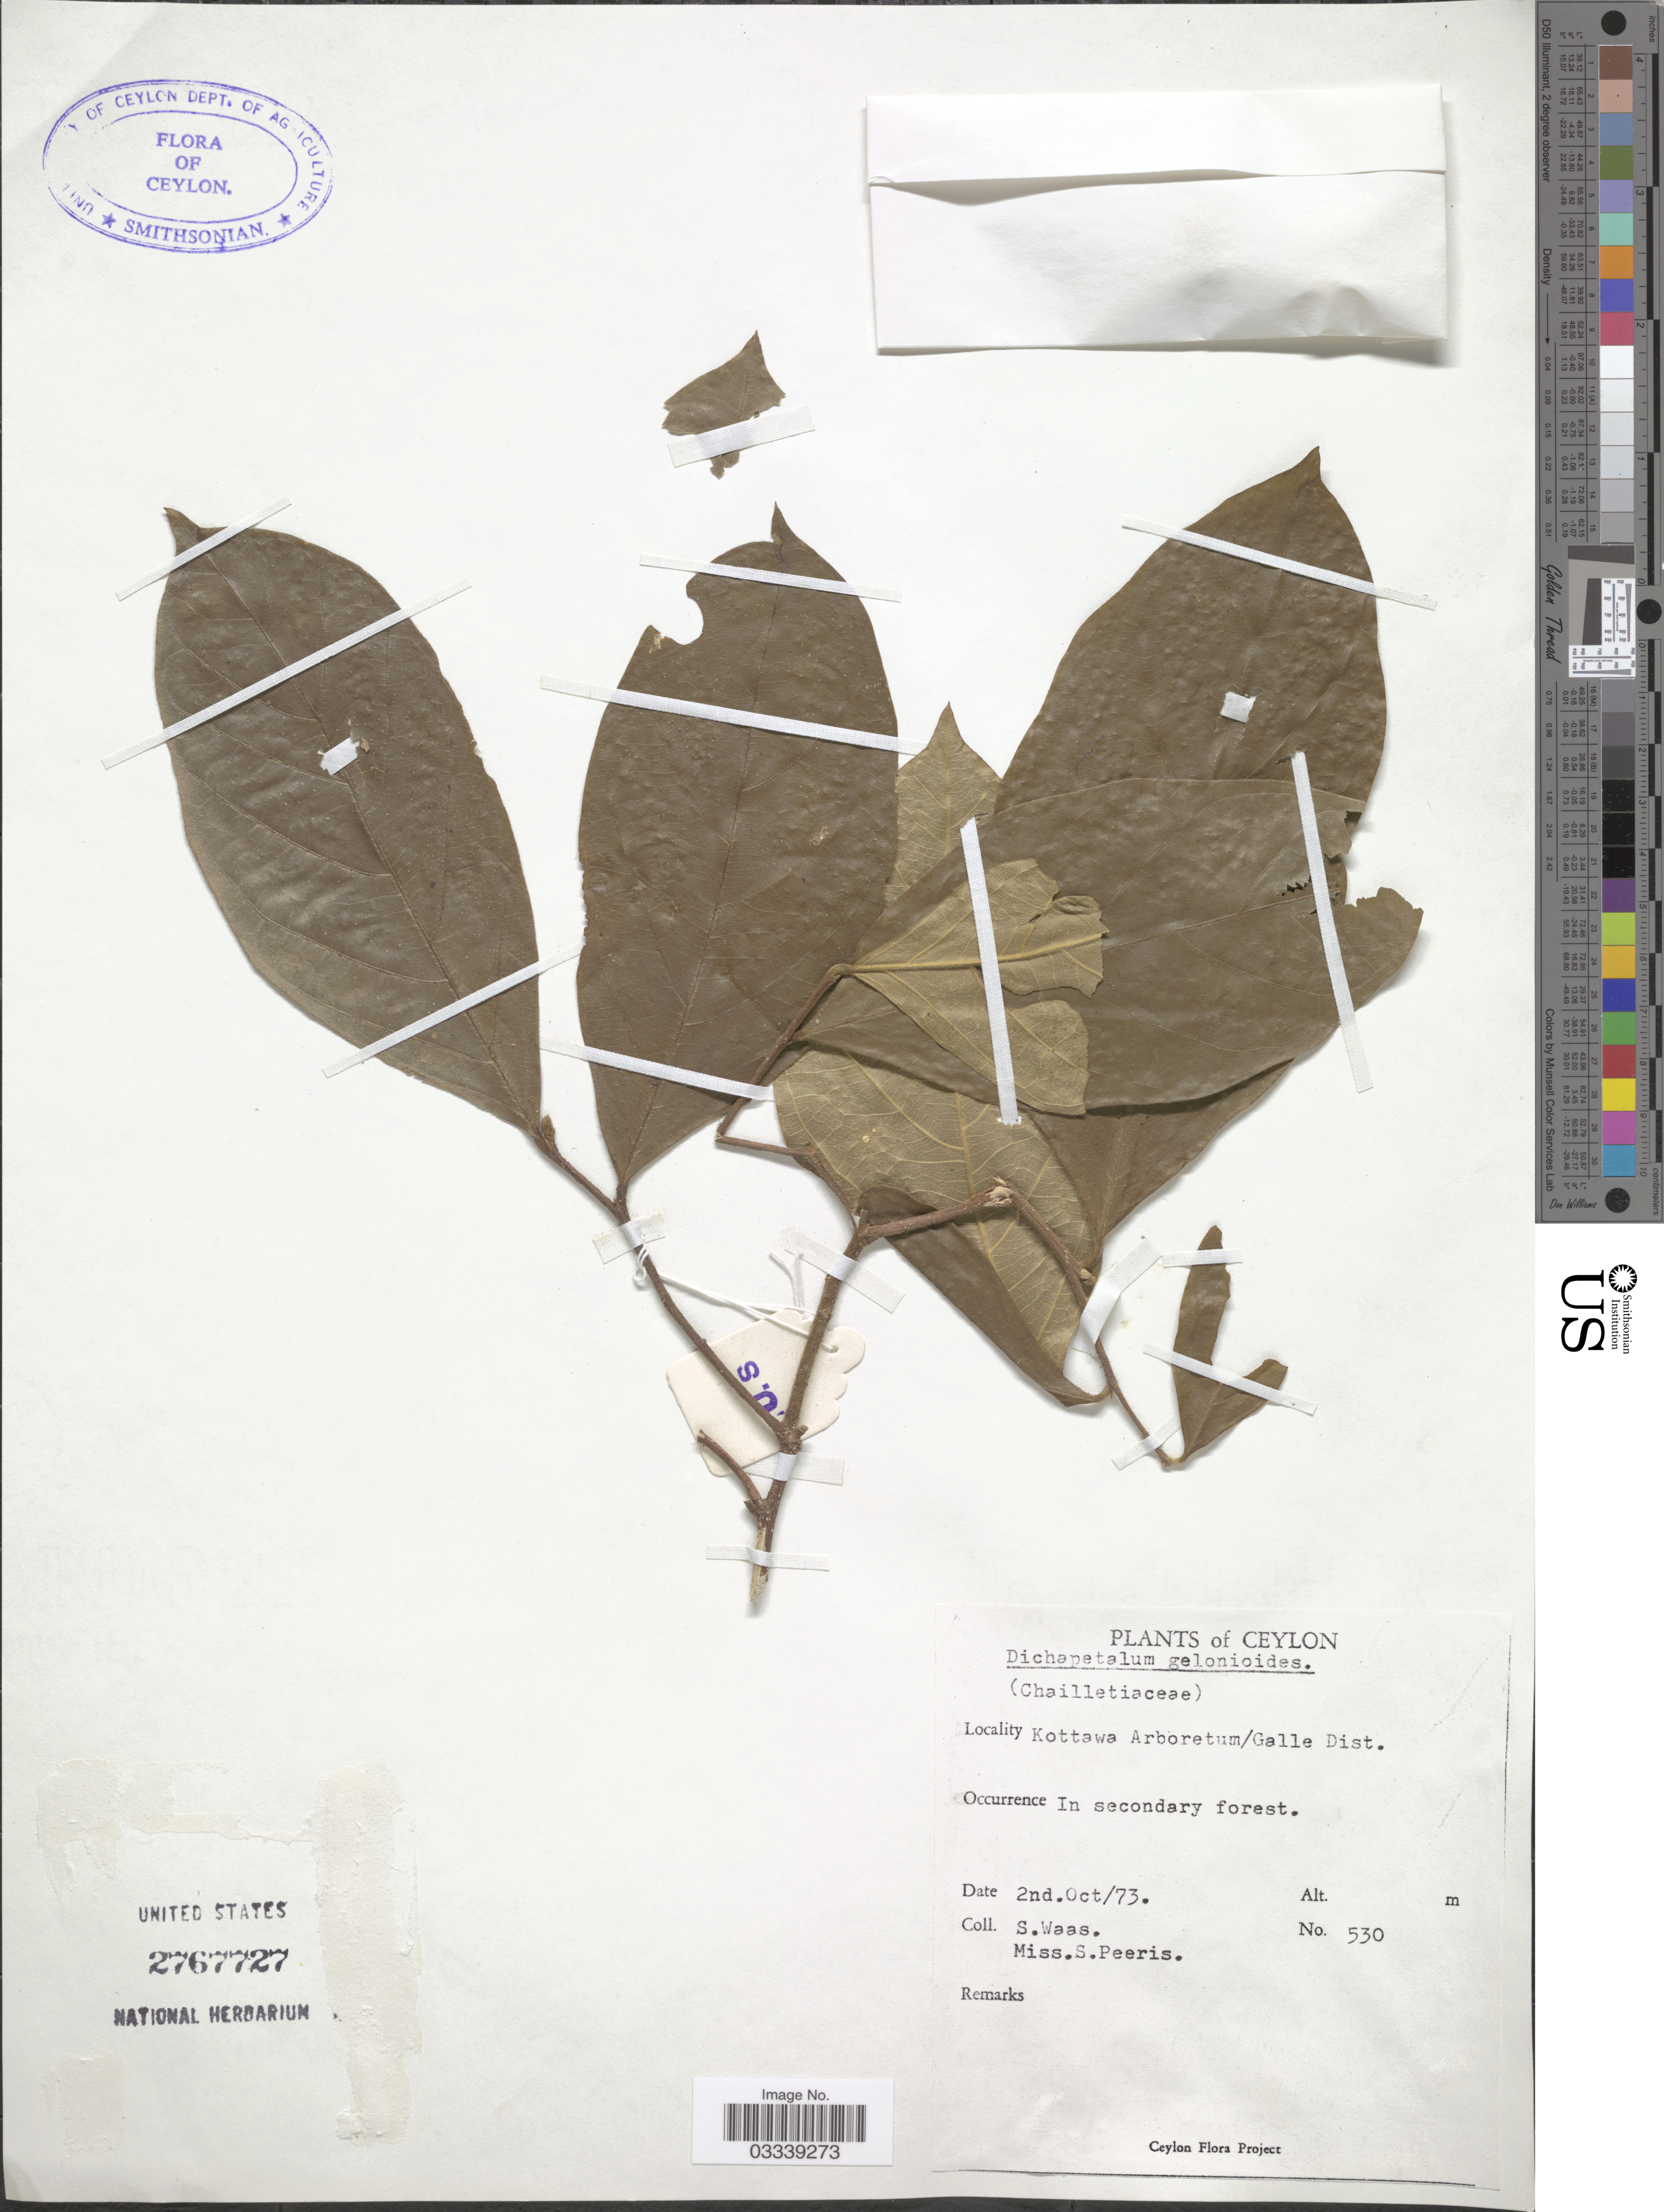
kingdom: Plantae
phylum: Tracheophyta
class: Magnoliopsida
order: Malpighiales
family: Dichapetalaceae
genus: Dichapetalum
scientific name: Dichapetalum gelonioides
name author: (Roxb.) Engl.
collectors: S. Waas & S. Peeris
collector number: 530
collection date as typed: Transcribed d/m/y: 2/10/73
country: Sri Lanka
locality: Ceylon, Kottawa Arboretum/Galle Dist.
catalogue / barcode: US 2767727